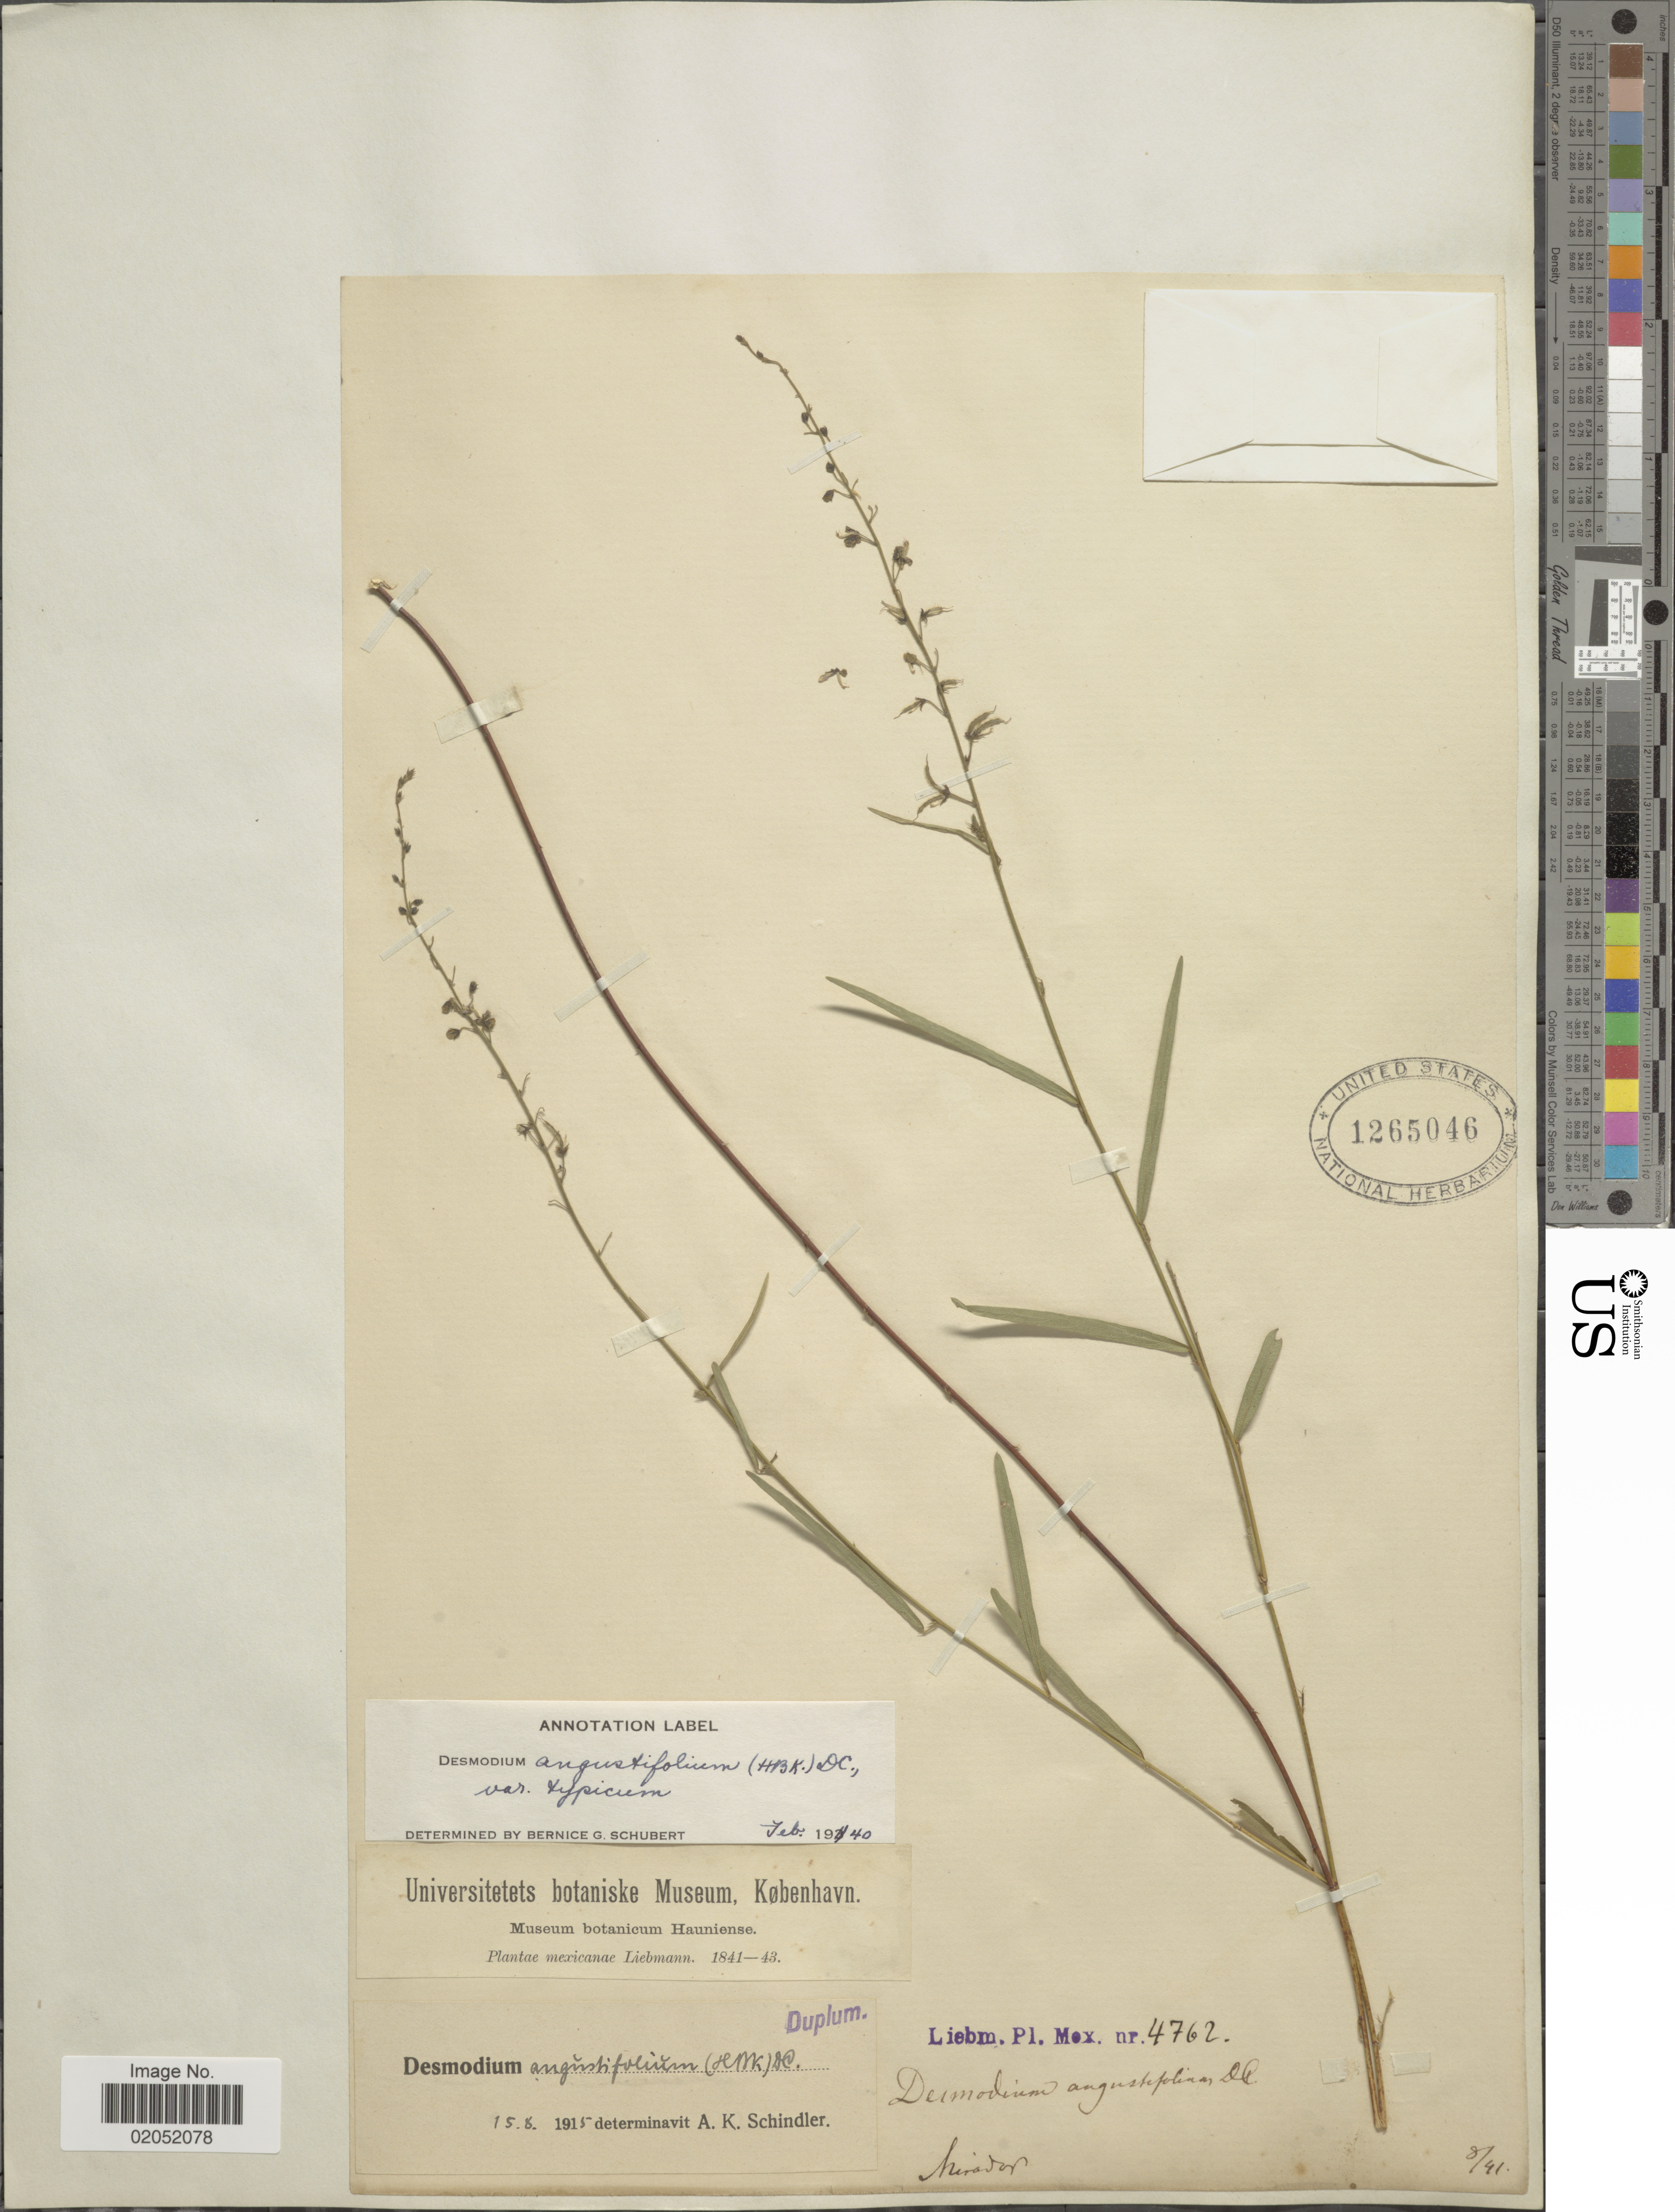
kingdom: Plantae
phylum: Tracheophyta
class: Magnoliopsida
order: Fabales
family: Fabaceae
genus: Desmodium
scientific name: Desmodium angustifolium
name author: (Kunth) DC.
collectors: Liebmann, --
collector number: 4762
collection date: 1841-03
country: Mexico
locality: Mirador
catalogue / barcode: US 1265046